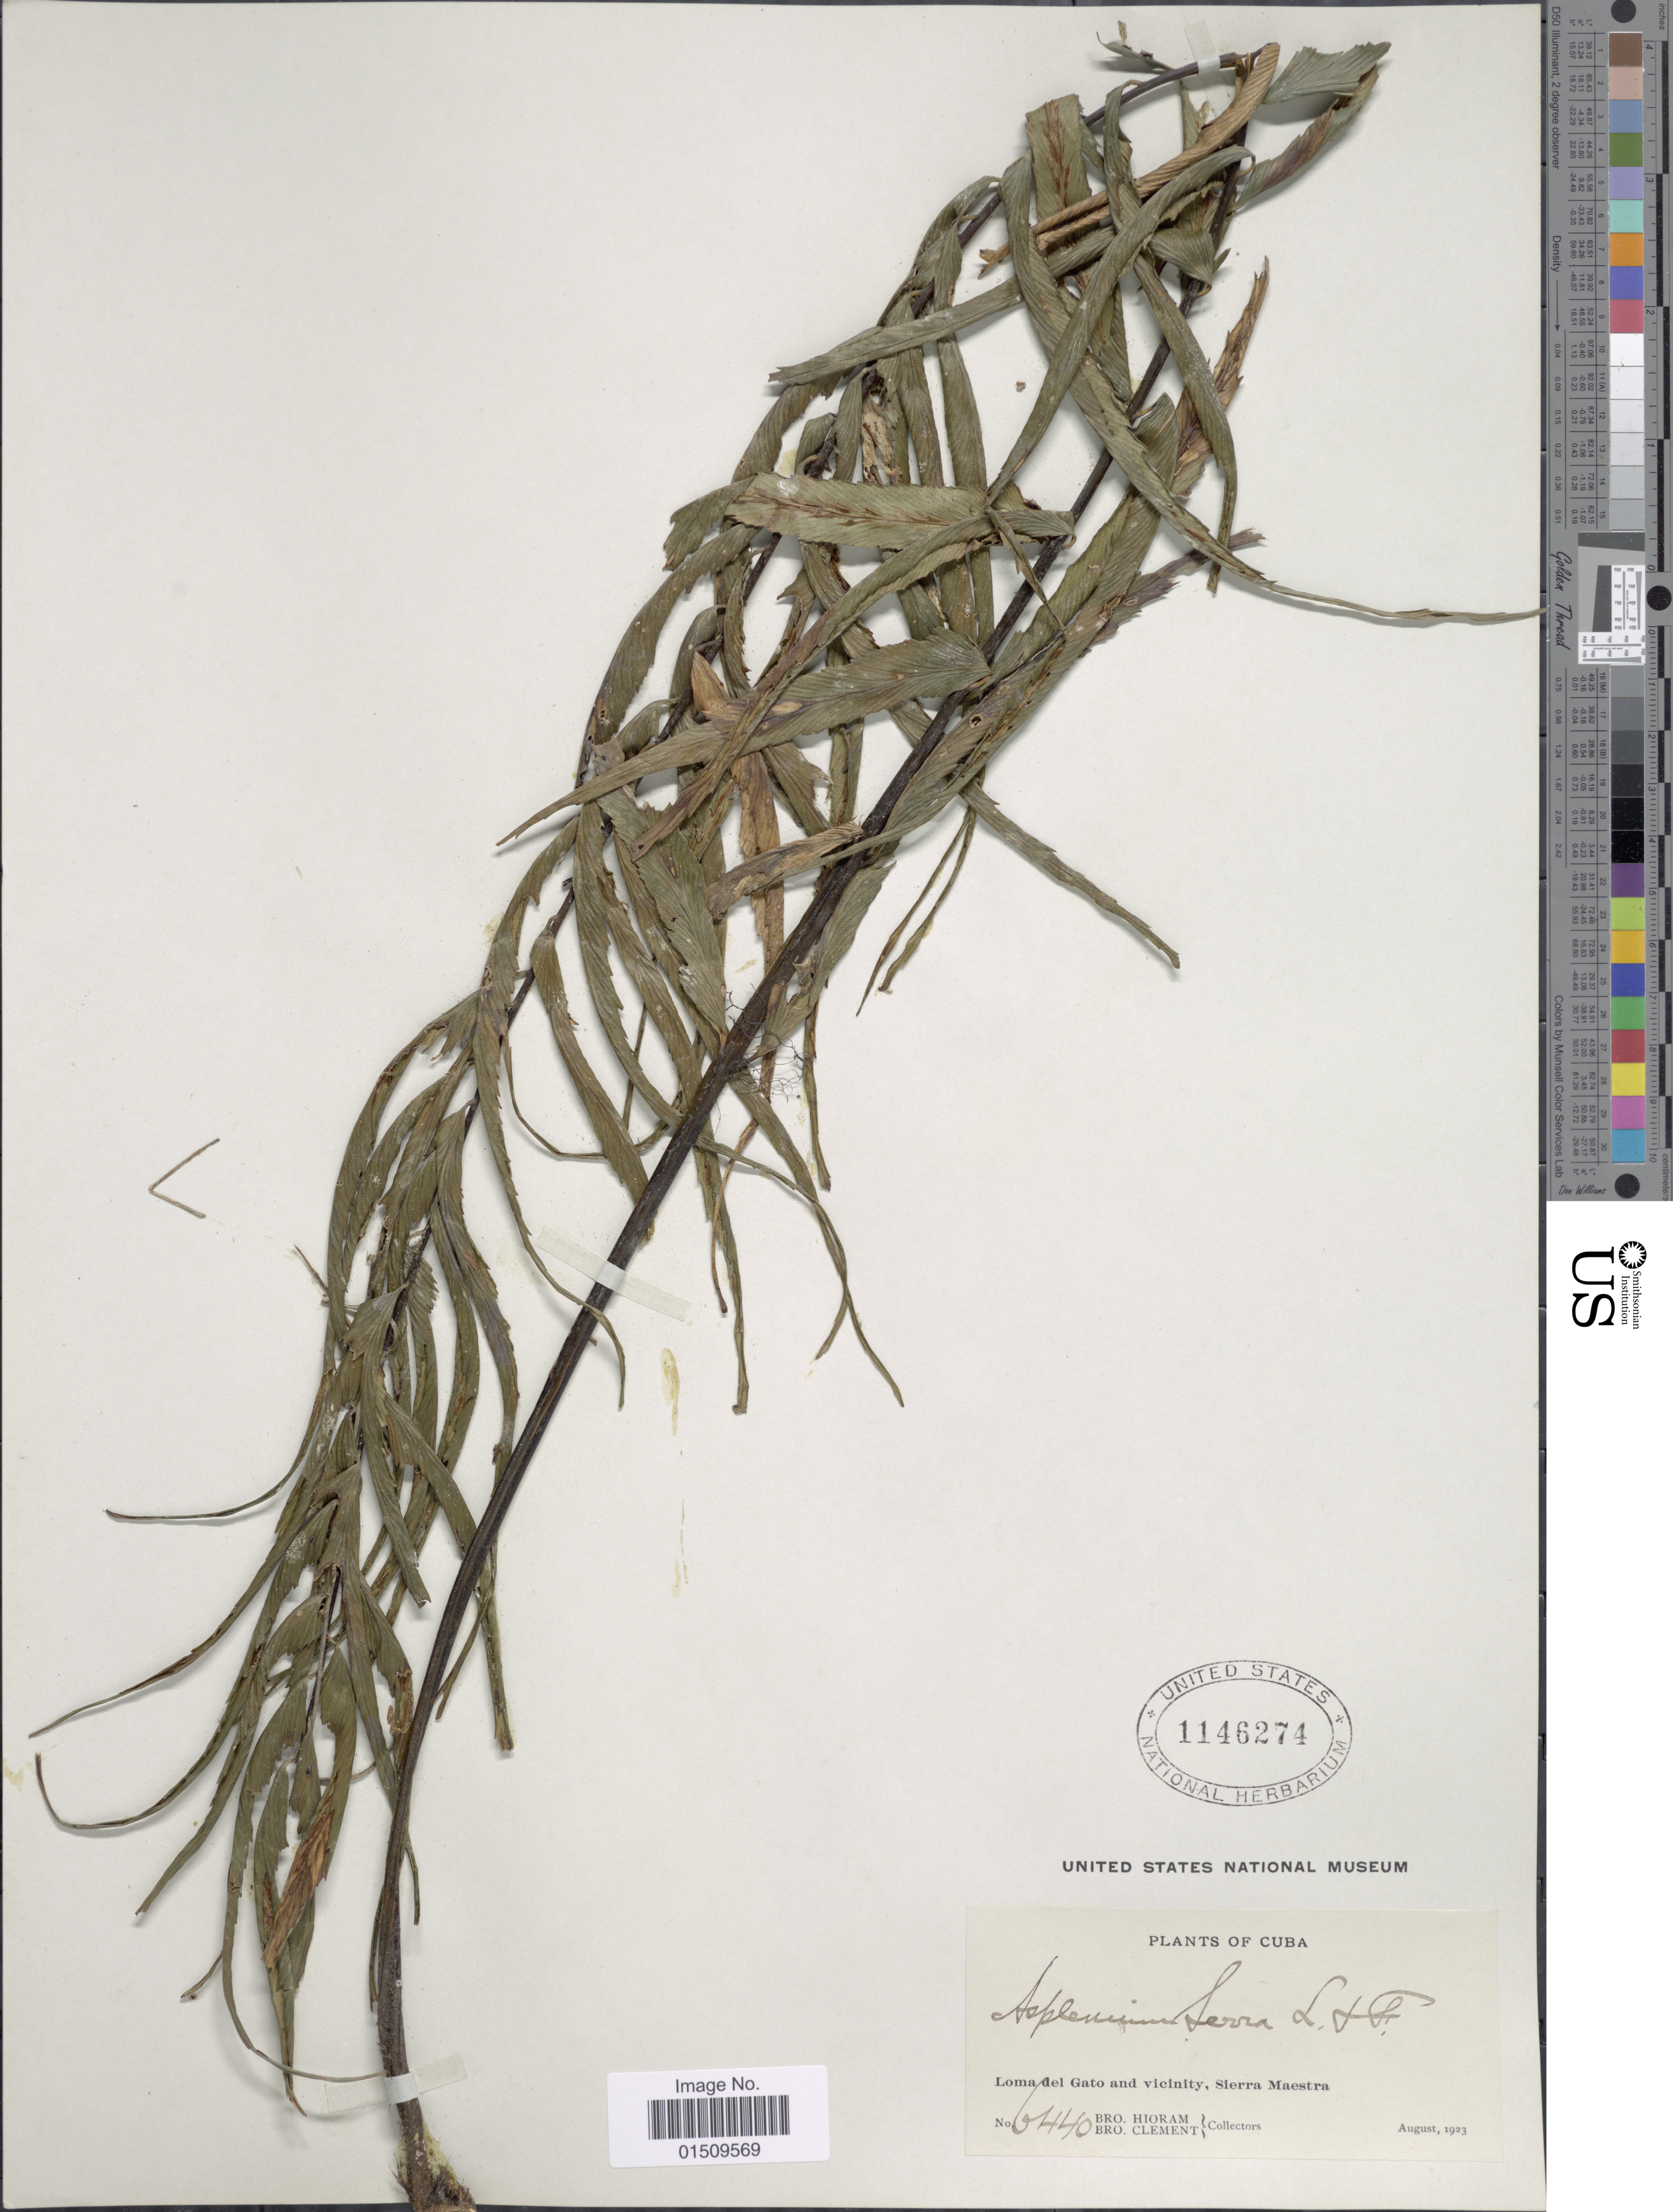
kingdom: Plantae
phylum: Tracheophyta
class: Polypodiopsida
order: Polypodiales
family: Aspleniaceae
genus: Asplenium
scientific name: Asplenium serra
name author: Langsd. & Fisch.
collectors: Bro. Hioram & B. Clement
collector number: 6440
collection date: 1923-08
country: Cuba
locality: Cuba, Loma del Gato and vicinity, Sierra Maestra.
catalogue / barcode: US 1146274